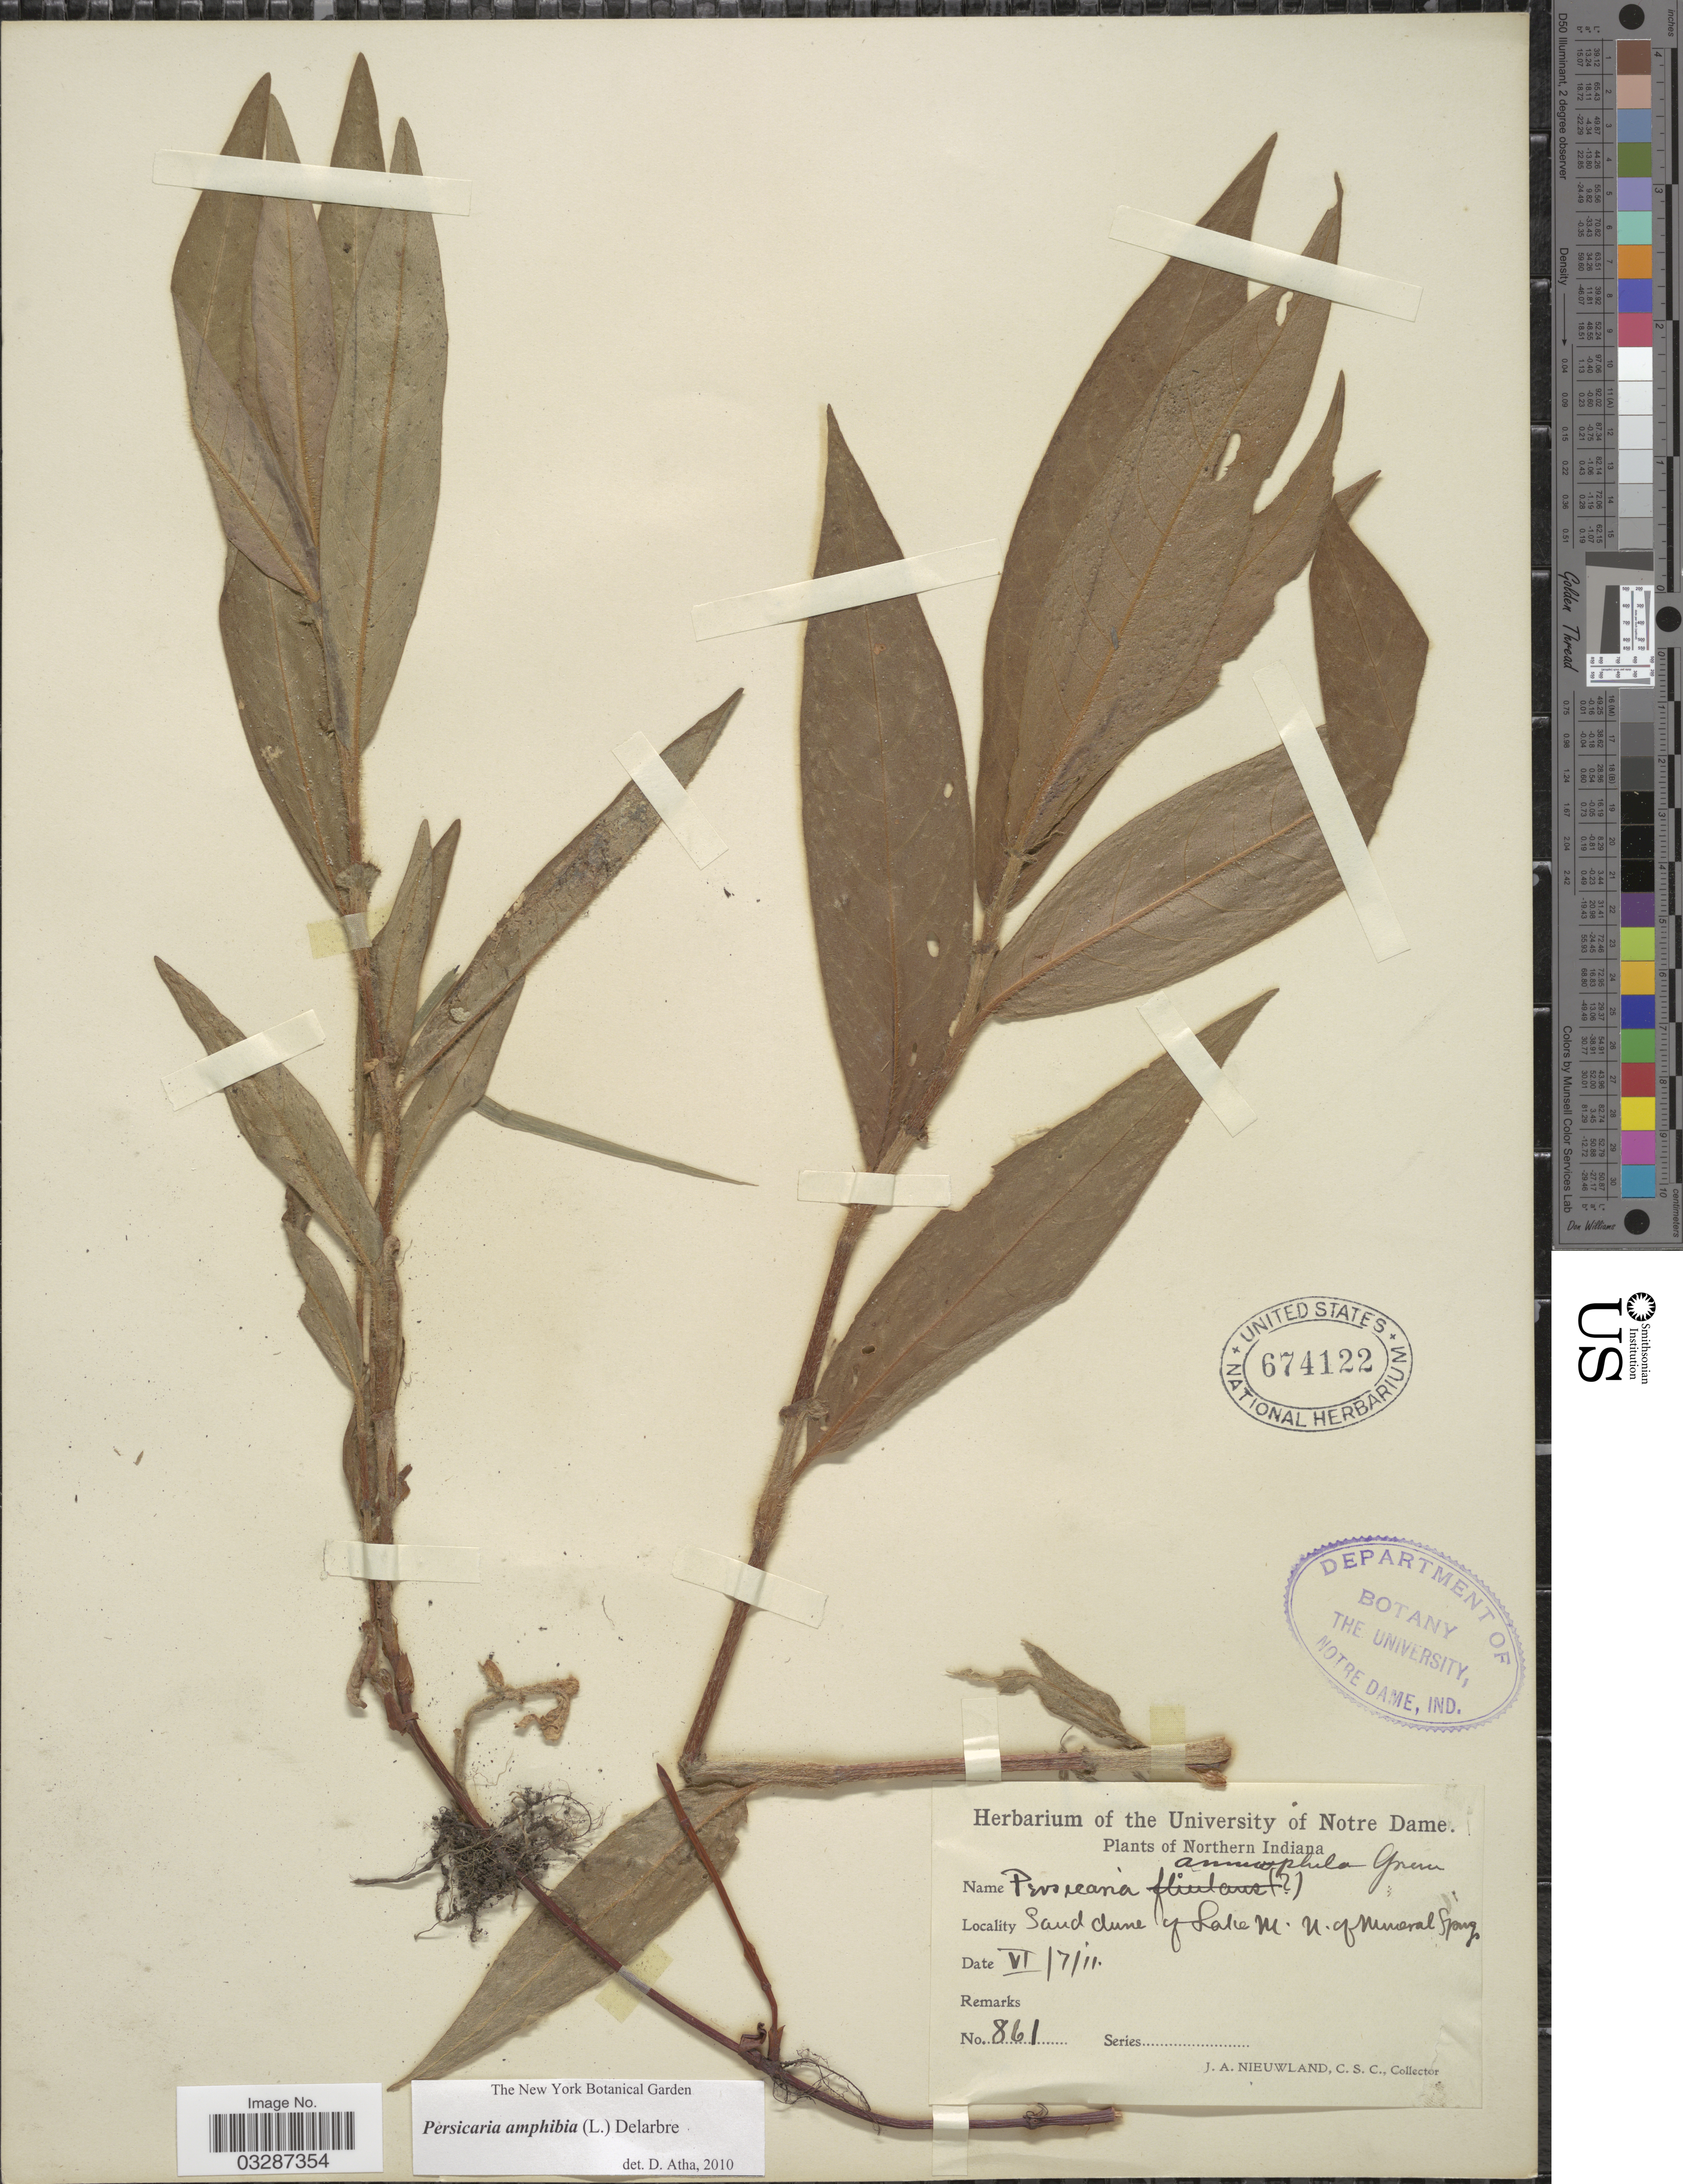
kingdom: Plantae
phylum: Tracheophyta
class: Magnoliopsida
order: Caryophyllales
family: Polygonaceae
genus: Persicaria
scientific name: Persicaria amphibia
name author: (L.) Delarbre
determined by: Atha, D. E.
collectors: J. A. Nieuwland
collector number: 861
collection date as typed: Transcribed d/m/y: 7/6/11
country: United States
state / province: Indiana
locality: Northern Indiana. Sand dune of Lake M. N. of Mineral Spng.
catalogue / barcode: US 674122